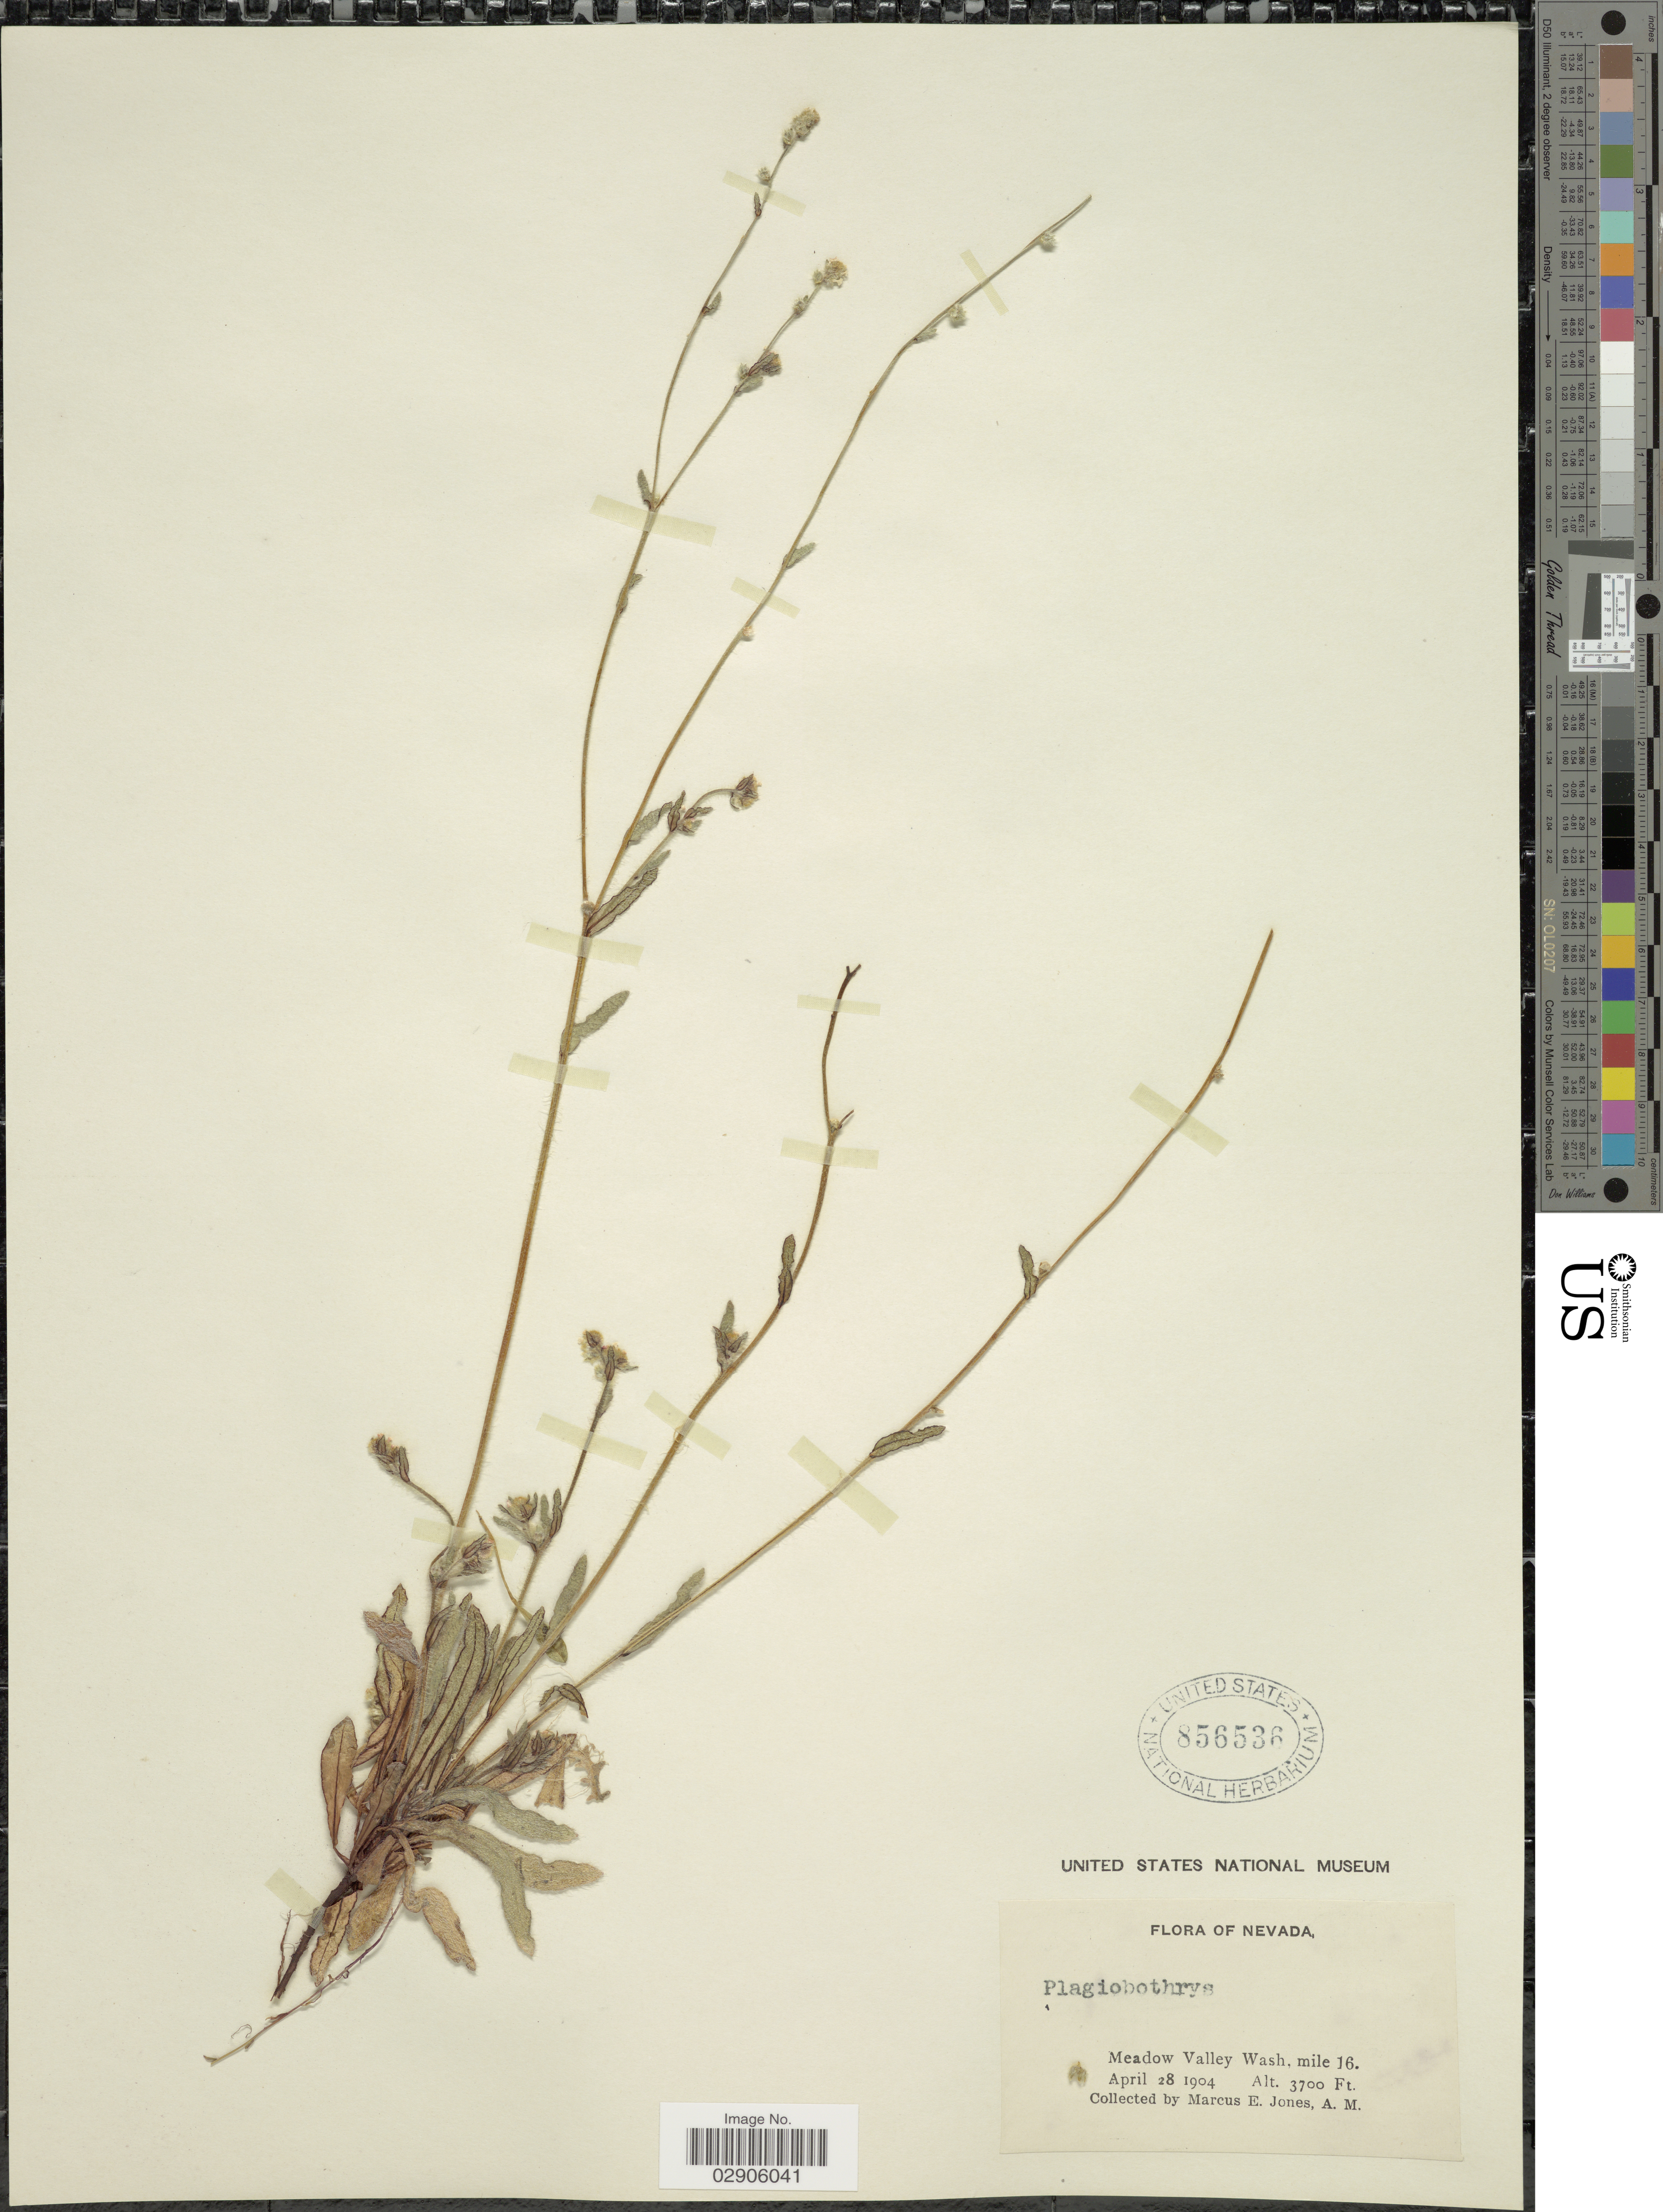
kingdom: Plantae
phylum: Tracheophyta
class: Magnoliopsida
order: Boraginales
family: Boraginaceae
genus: Plagiobothrys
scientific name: Plagiobothrys sp.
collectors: M. E. Jones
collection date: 1904-04-28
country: United States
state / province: Nevada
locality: Meadow Valley Wash, mile 16.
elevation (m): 1128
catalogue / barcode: US 856536